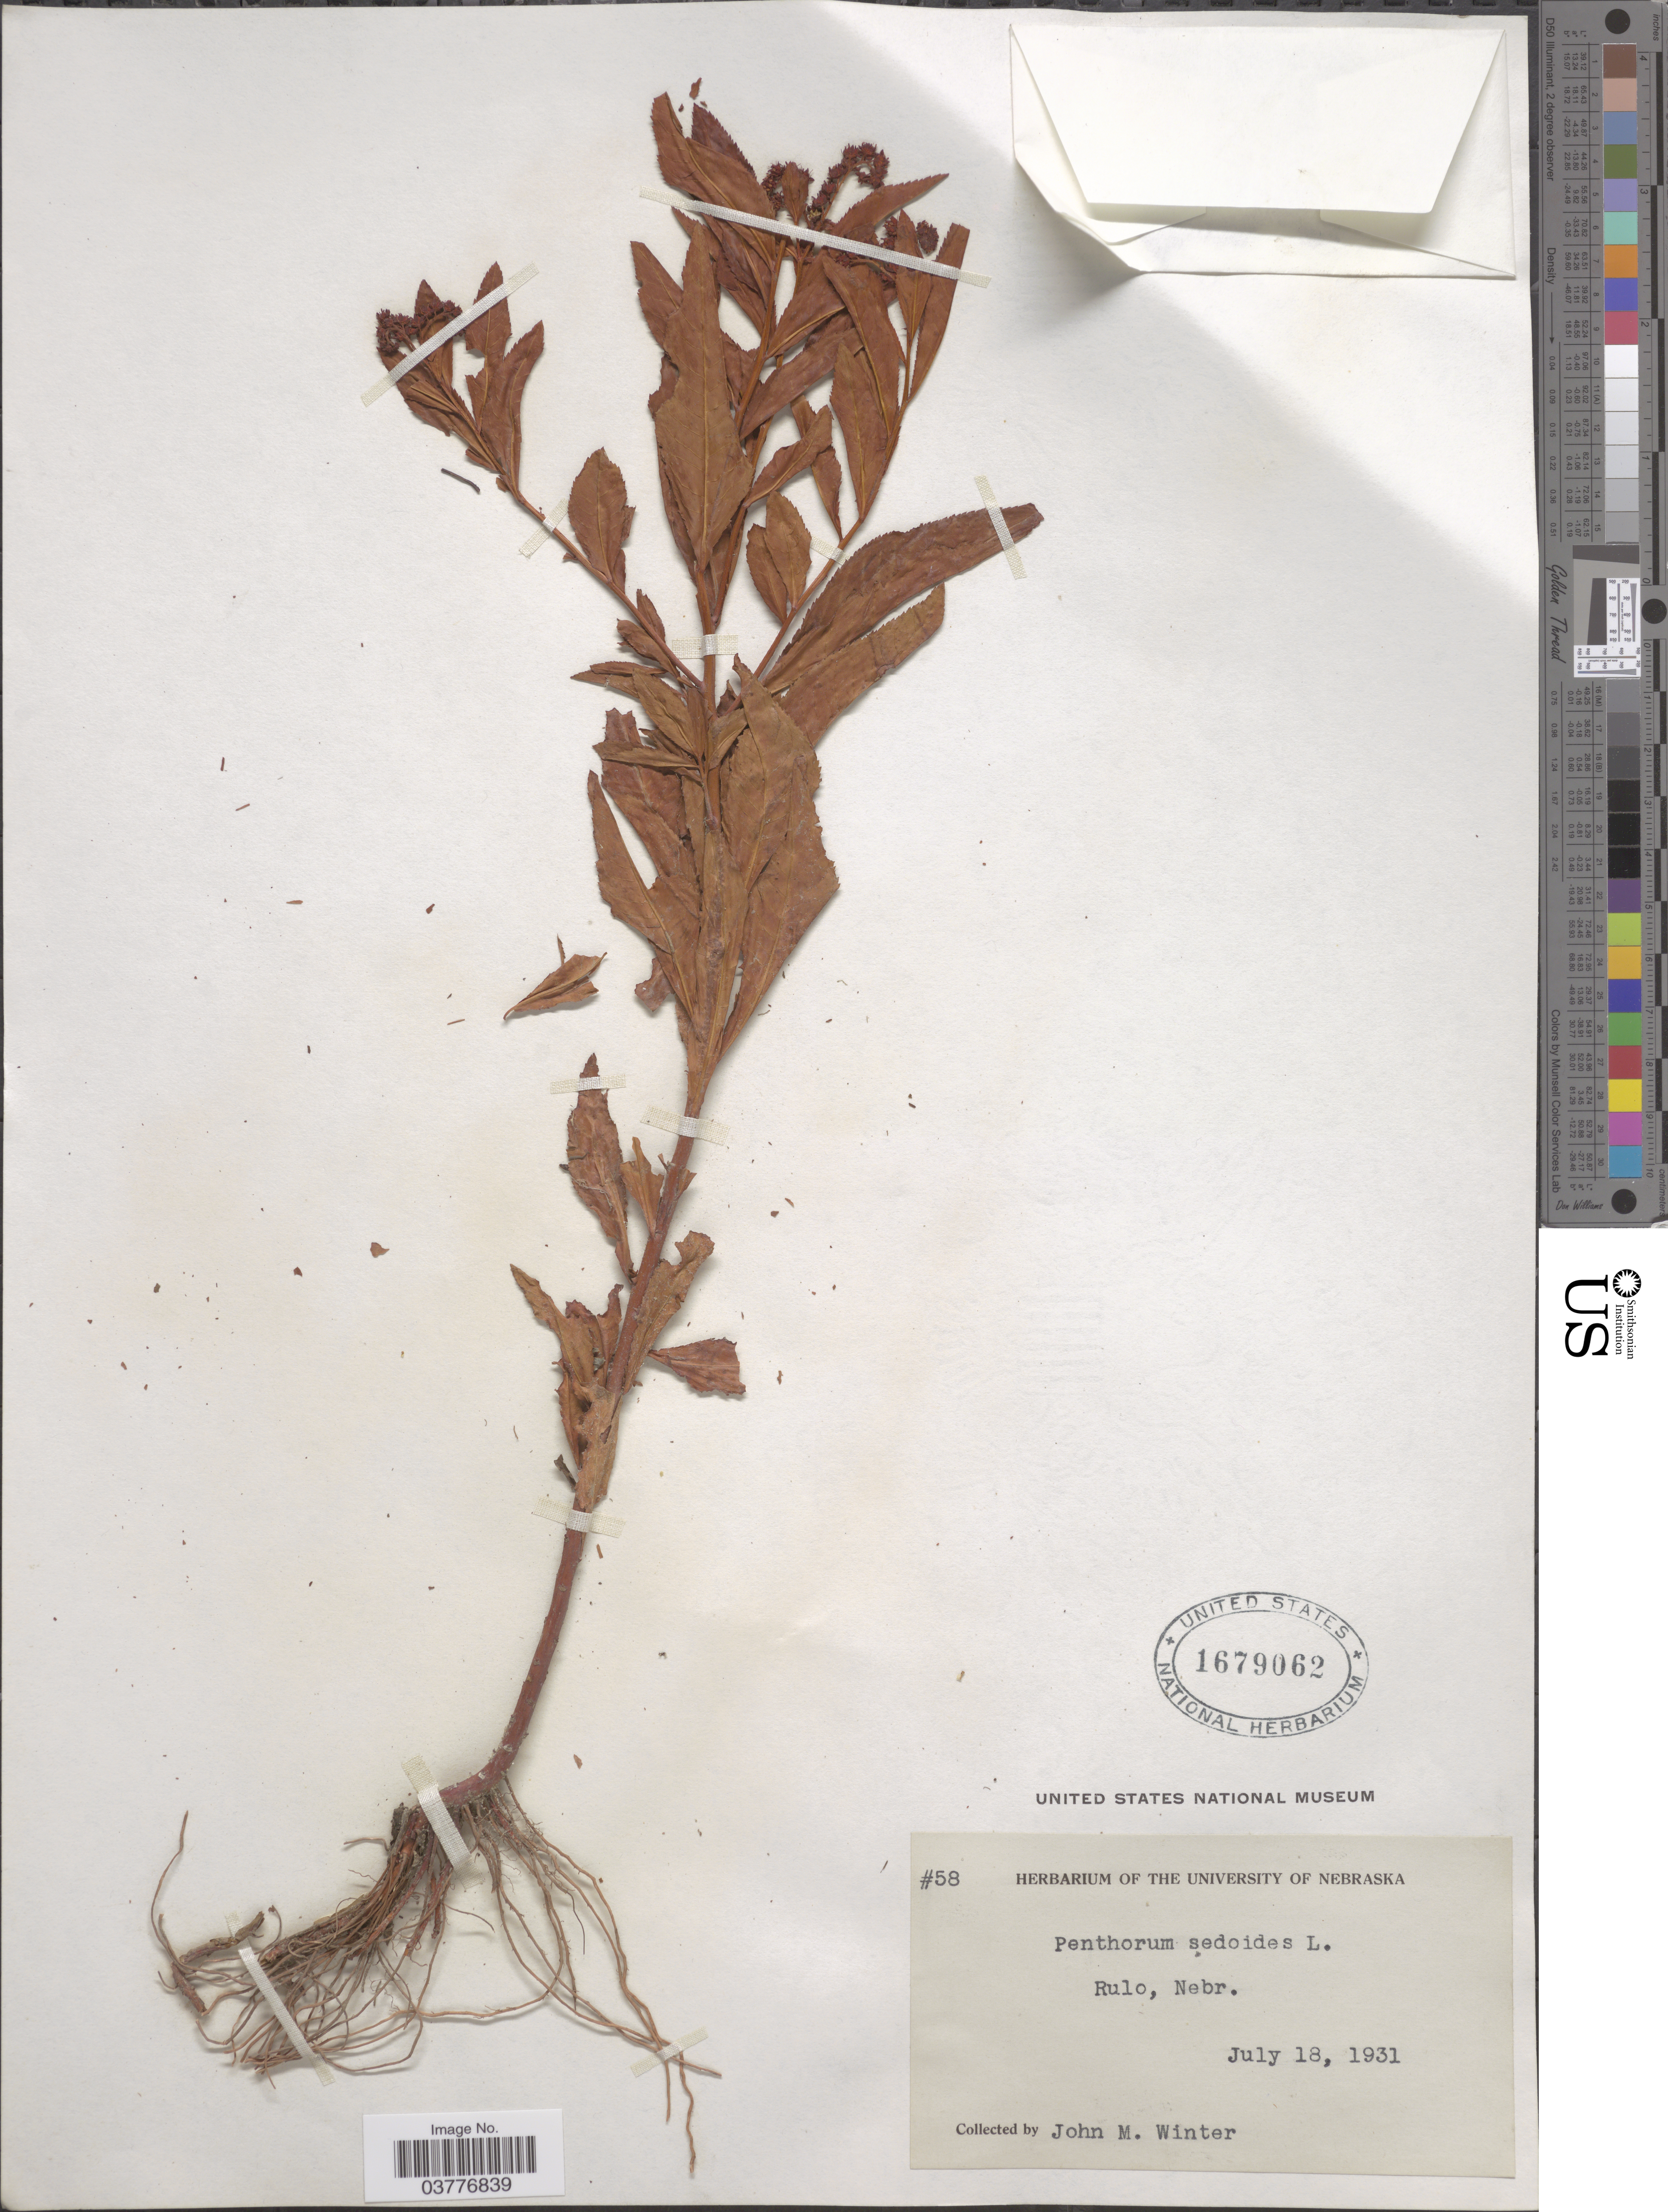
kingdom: Plantae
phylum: Tracheophyta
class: Magnoliopsida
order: Saxifragales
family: Penthoraceae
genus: Penthorum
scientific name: Penthorum sedoides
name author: L.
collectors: J. M. Winter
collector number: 58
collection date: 1931-07-18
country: United States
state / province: Nebraska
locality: Rulo.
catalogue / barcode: US 1679062